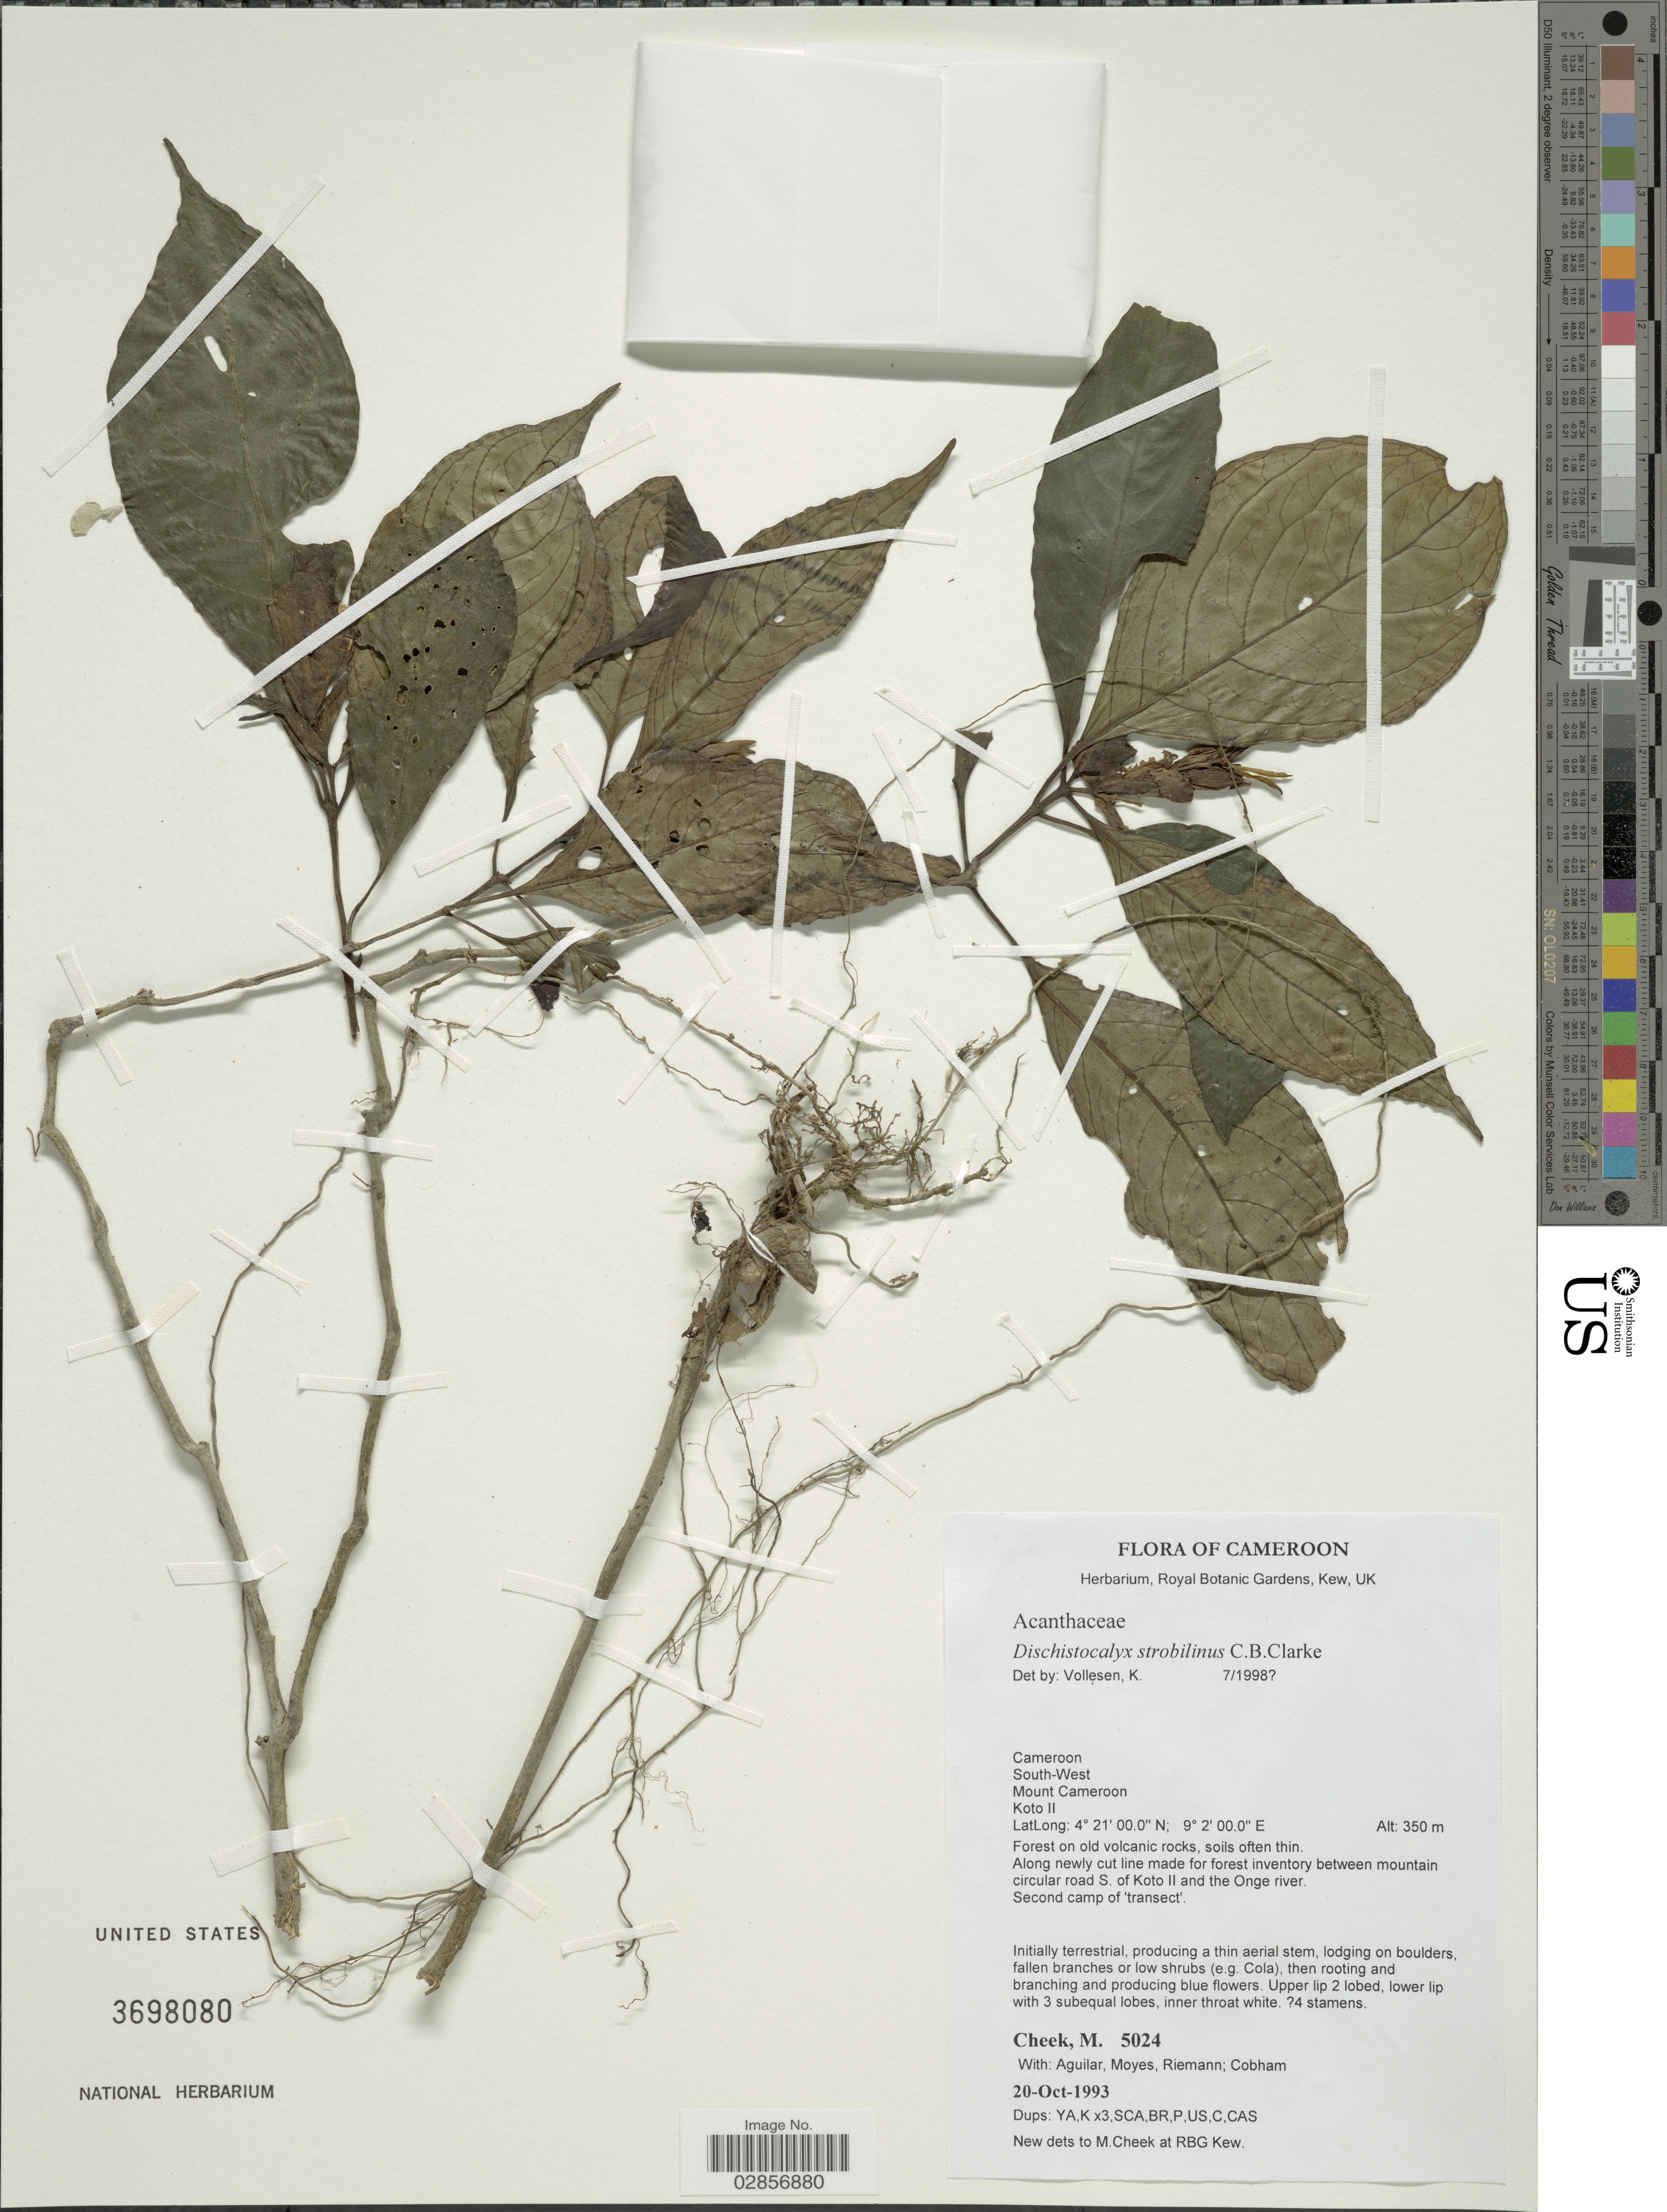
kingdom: Plantae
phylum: Tracheophyta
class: Magnoliopsida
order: Lamiales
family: Acanthaceae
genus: Dischistocalyx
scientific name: Dischistocalyx sp.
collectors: M. Cheek, -. Aguilar, -. Moyes, -. Riemann & -. Cobham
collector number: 5024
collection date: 1993-10-20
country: Cameroon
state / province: Sud-Ouest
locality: South-West. Mount Cameroon. Koto II. Along newly cut line made for forest inventory between mountain circular road S. of Koto II and the Onge river.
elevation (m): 350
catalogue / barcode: US 3698080